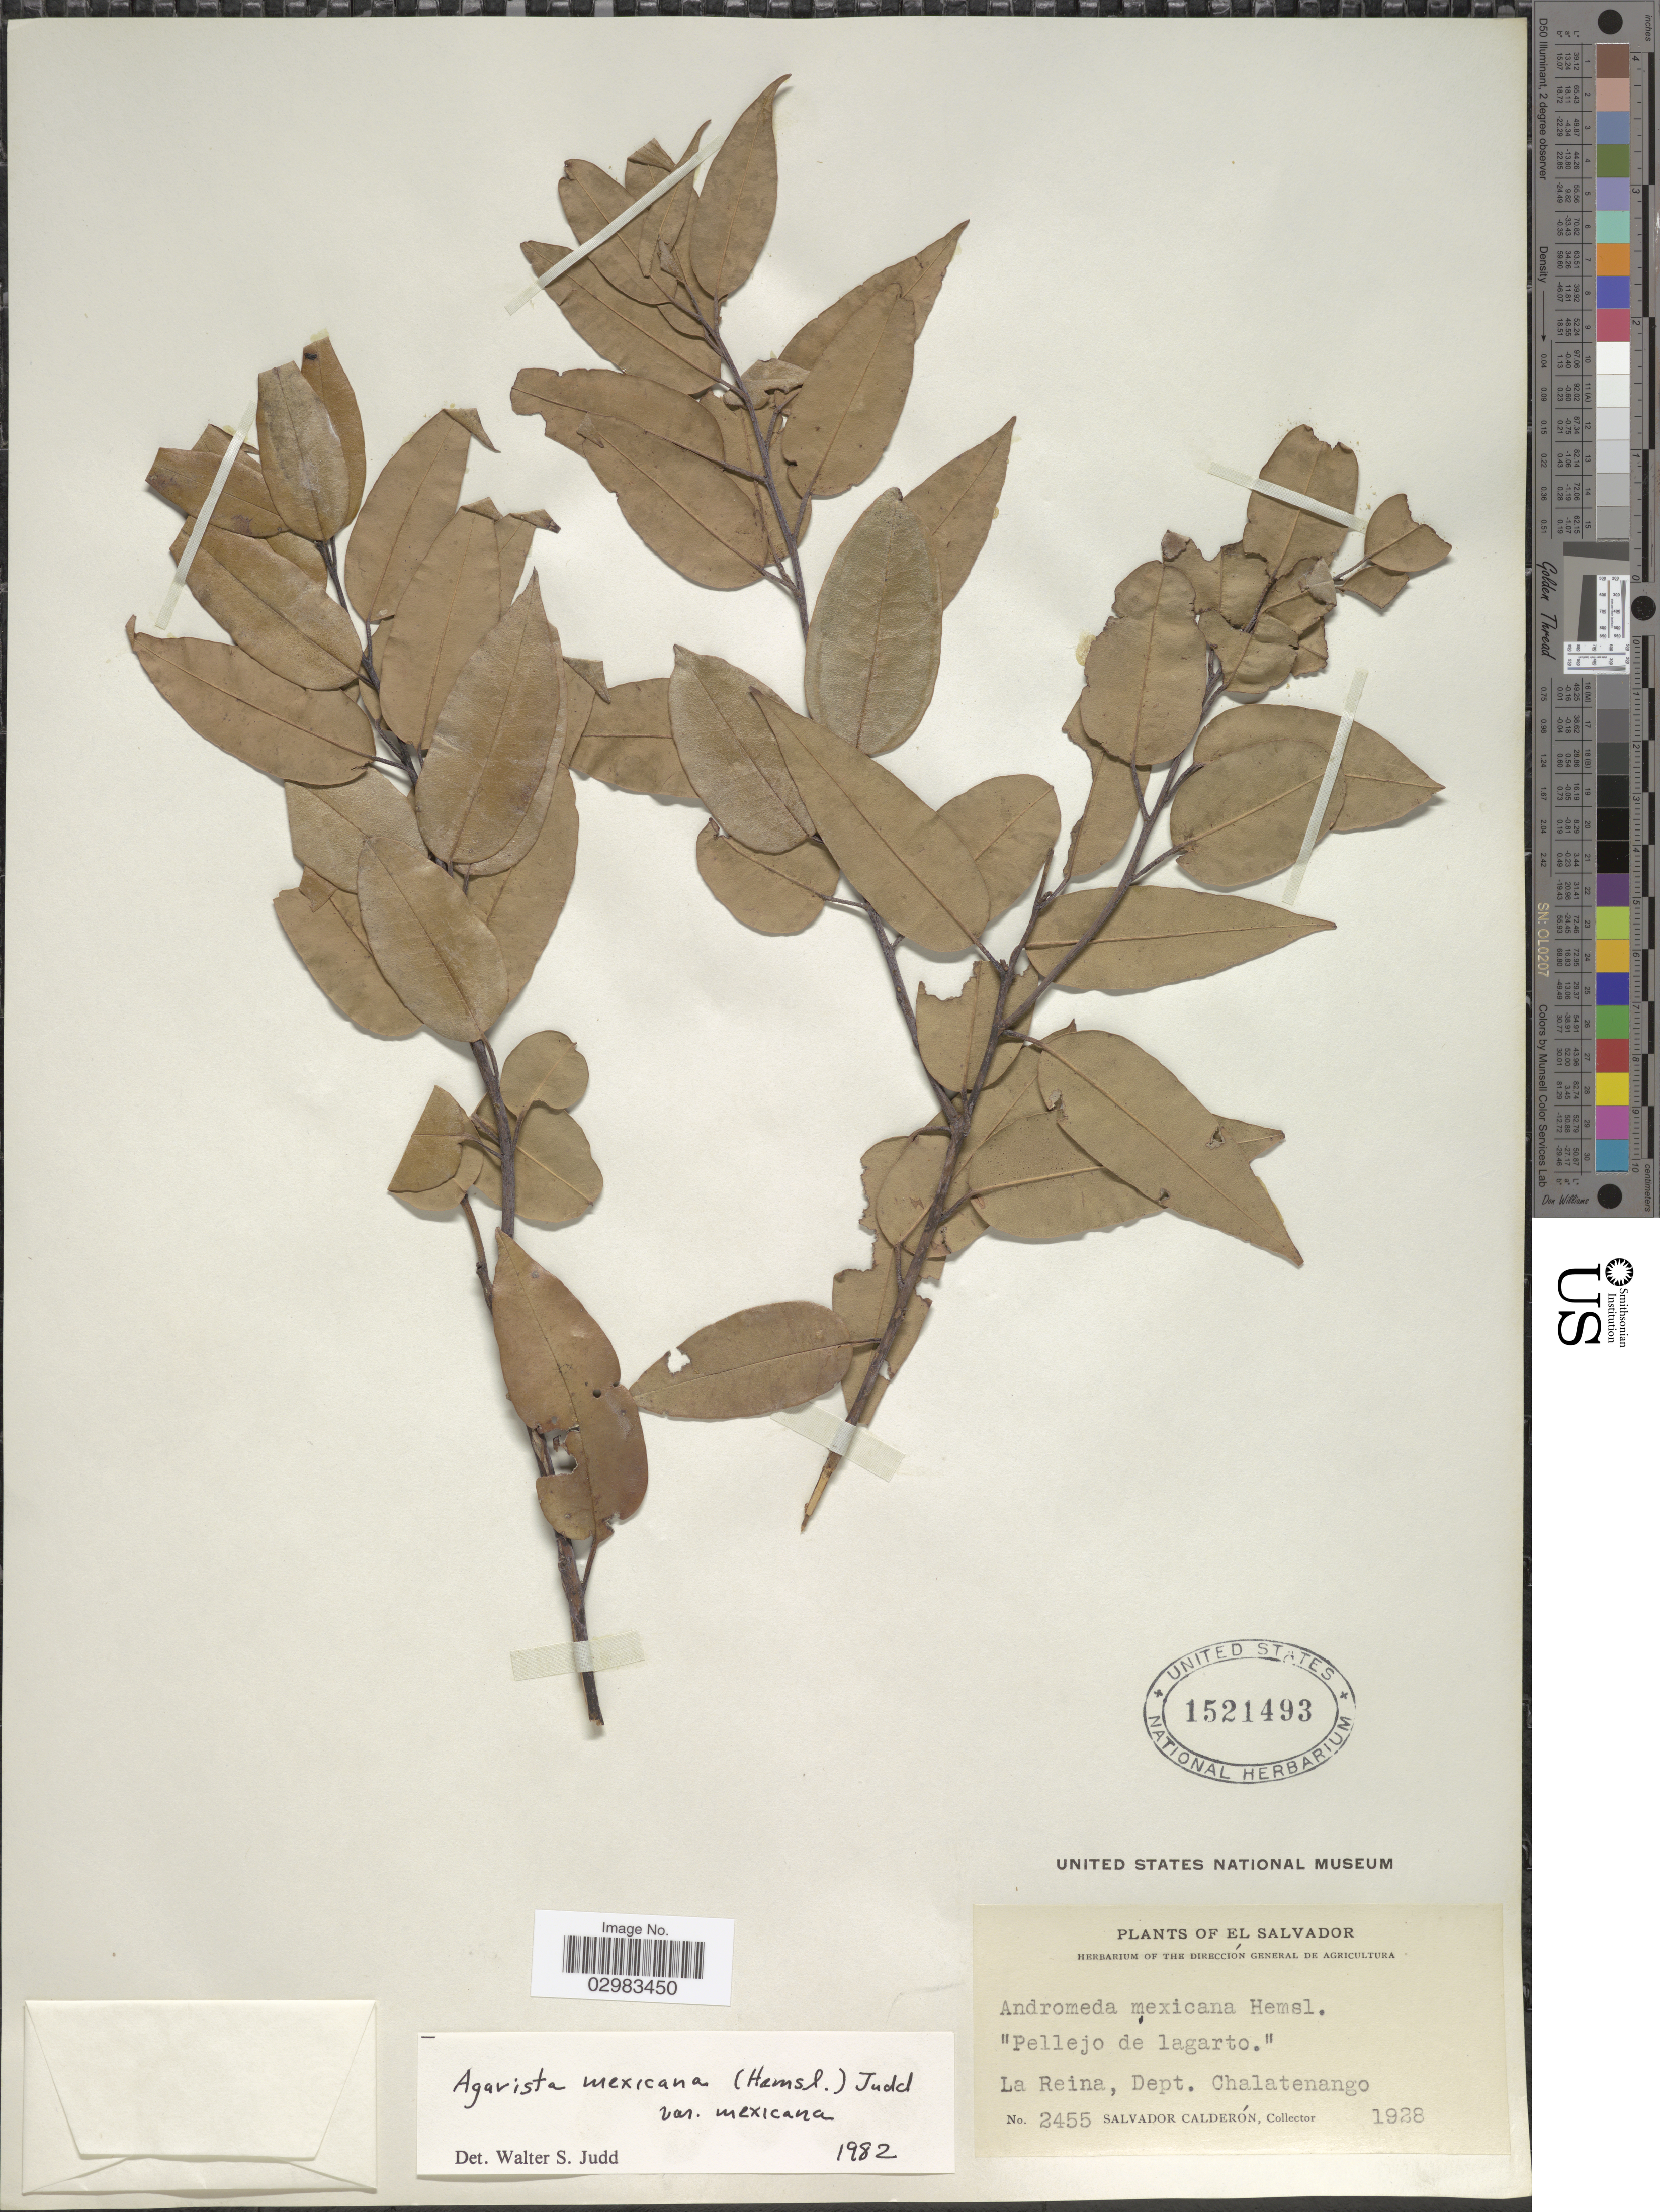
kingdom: Plantae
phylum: Tracheophyta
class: Magnoliopsida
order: Ericales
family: Ericaceae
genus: Leucothoe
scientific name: Leucothoë mexicana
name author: (Hemsl.) Small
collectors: S. Calderón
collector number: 2455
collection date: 1925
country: El Salvador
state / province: Chalatenango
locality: La Reina, Dept. Chalatenango.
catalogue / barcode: US 1521493